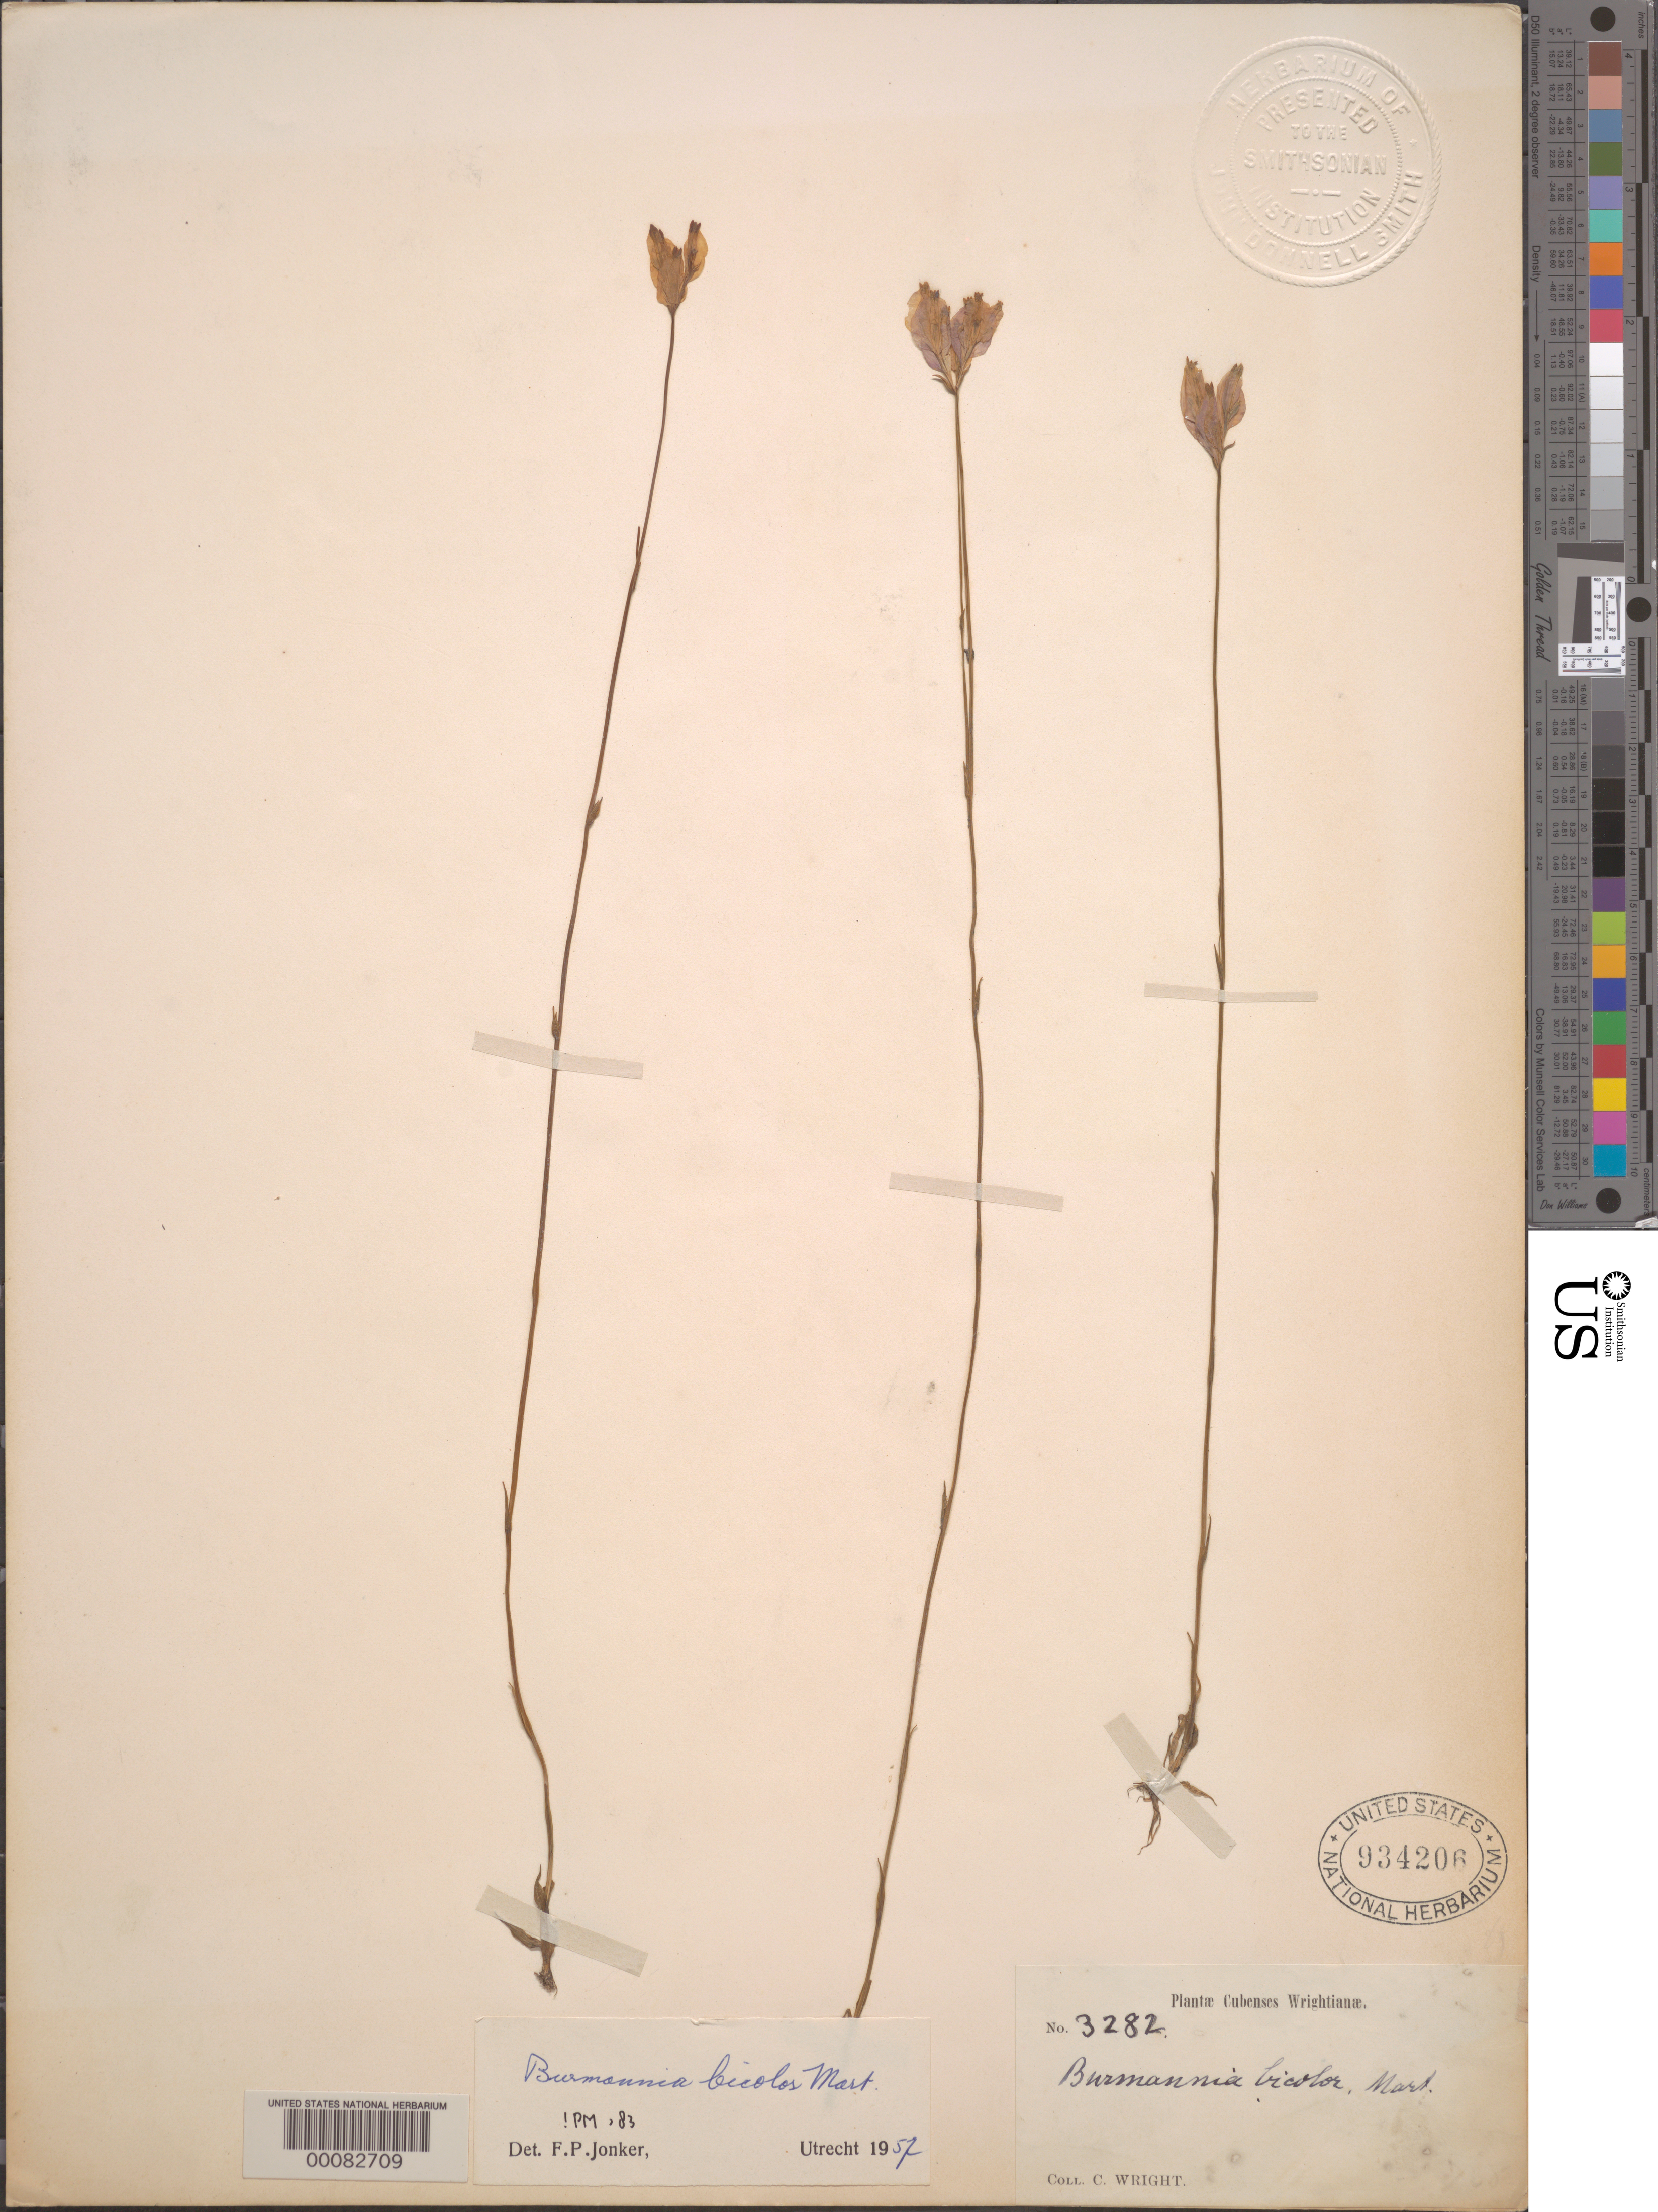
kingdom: Plantae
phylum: Tracheophyta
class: Liliopsida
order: Dioscoreales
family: Burmanniaceae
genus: Burmannia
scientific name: Burmannia bicolor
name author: Mart.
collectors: C. Wright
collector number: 3282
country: Cuba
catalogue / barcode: US 934206